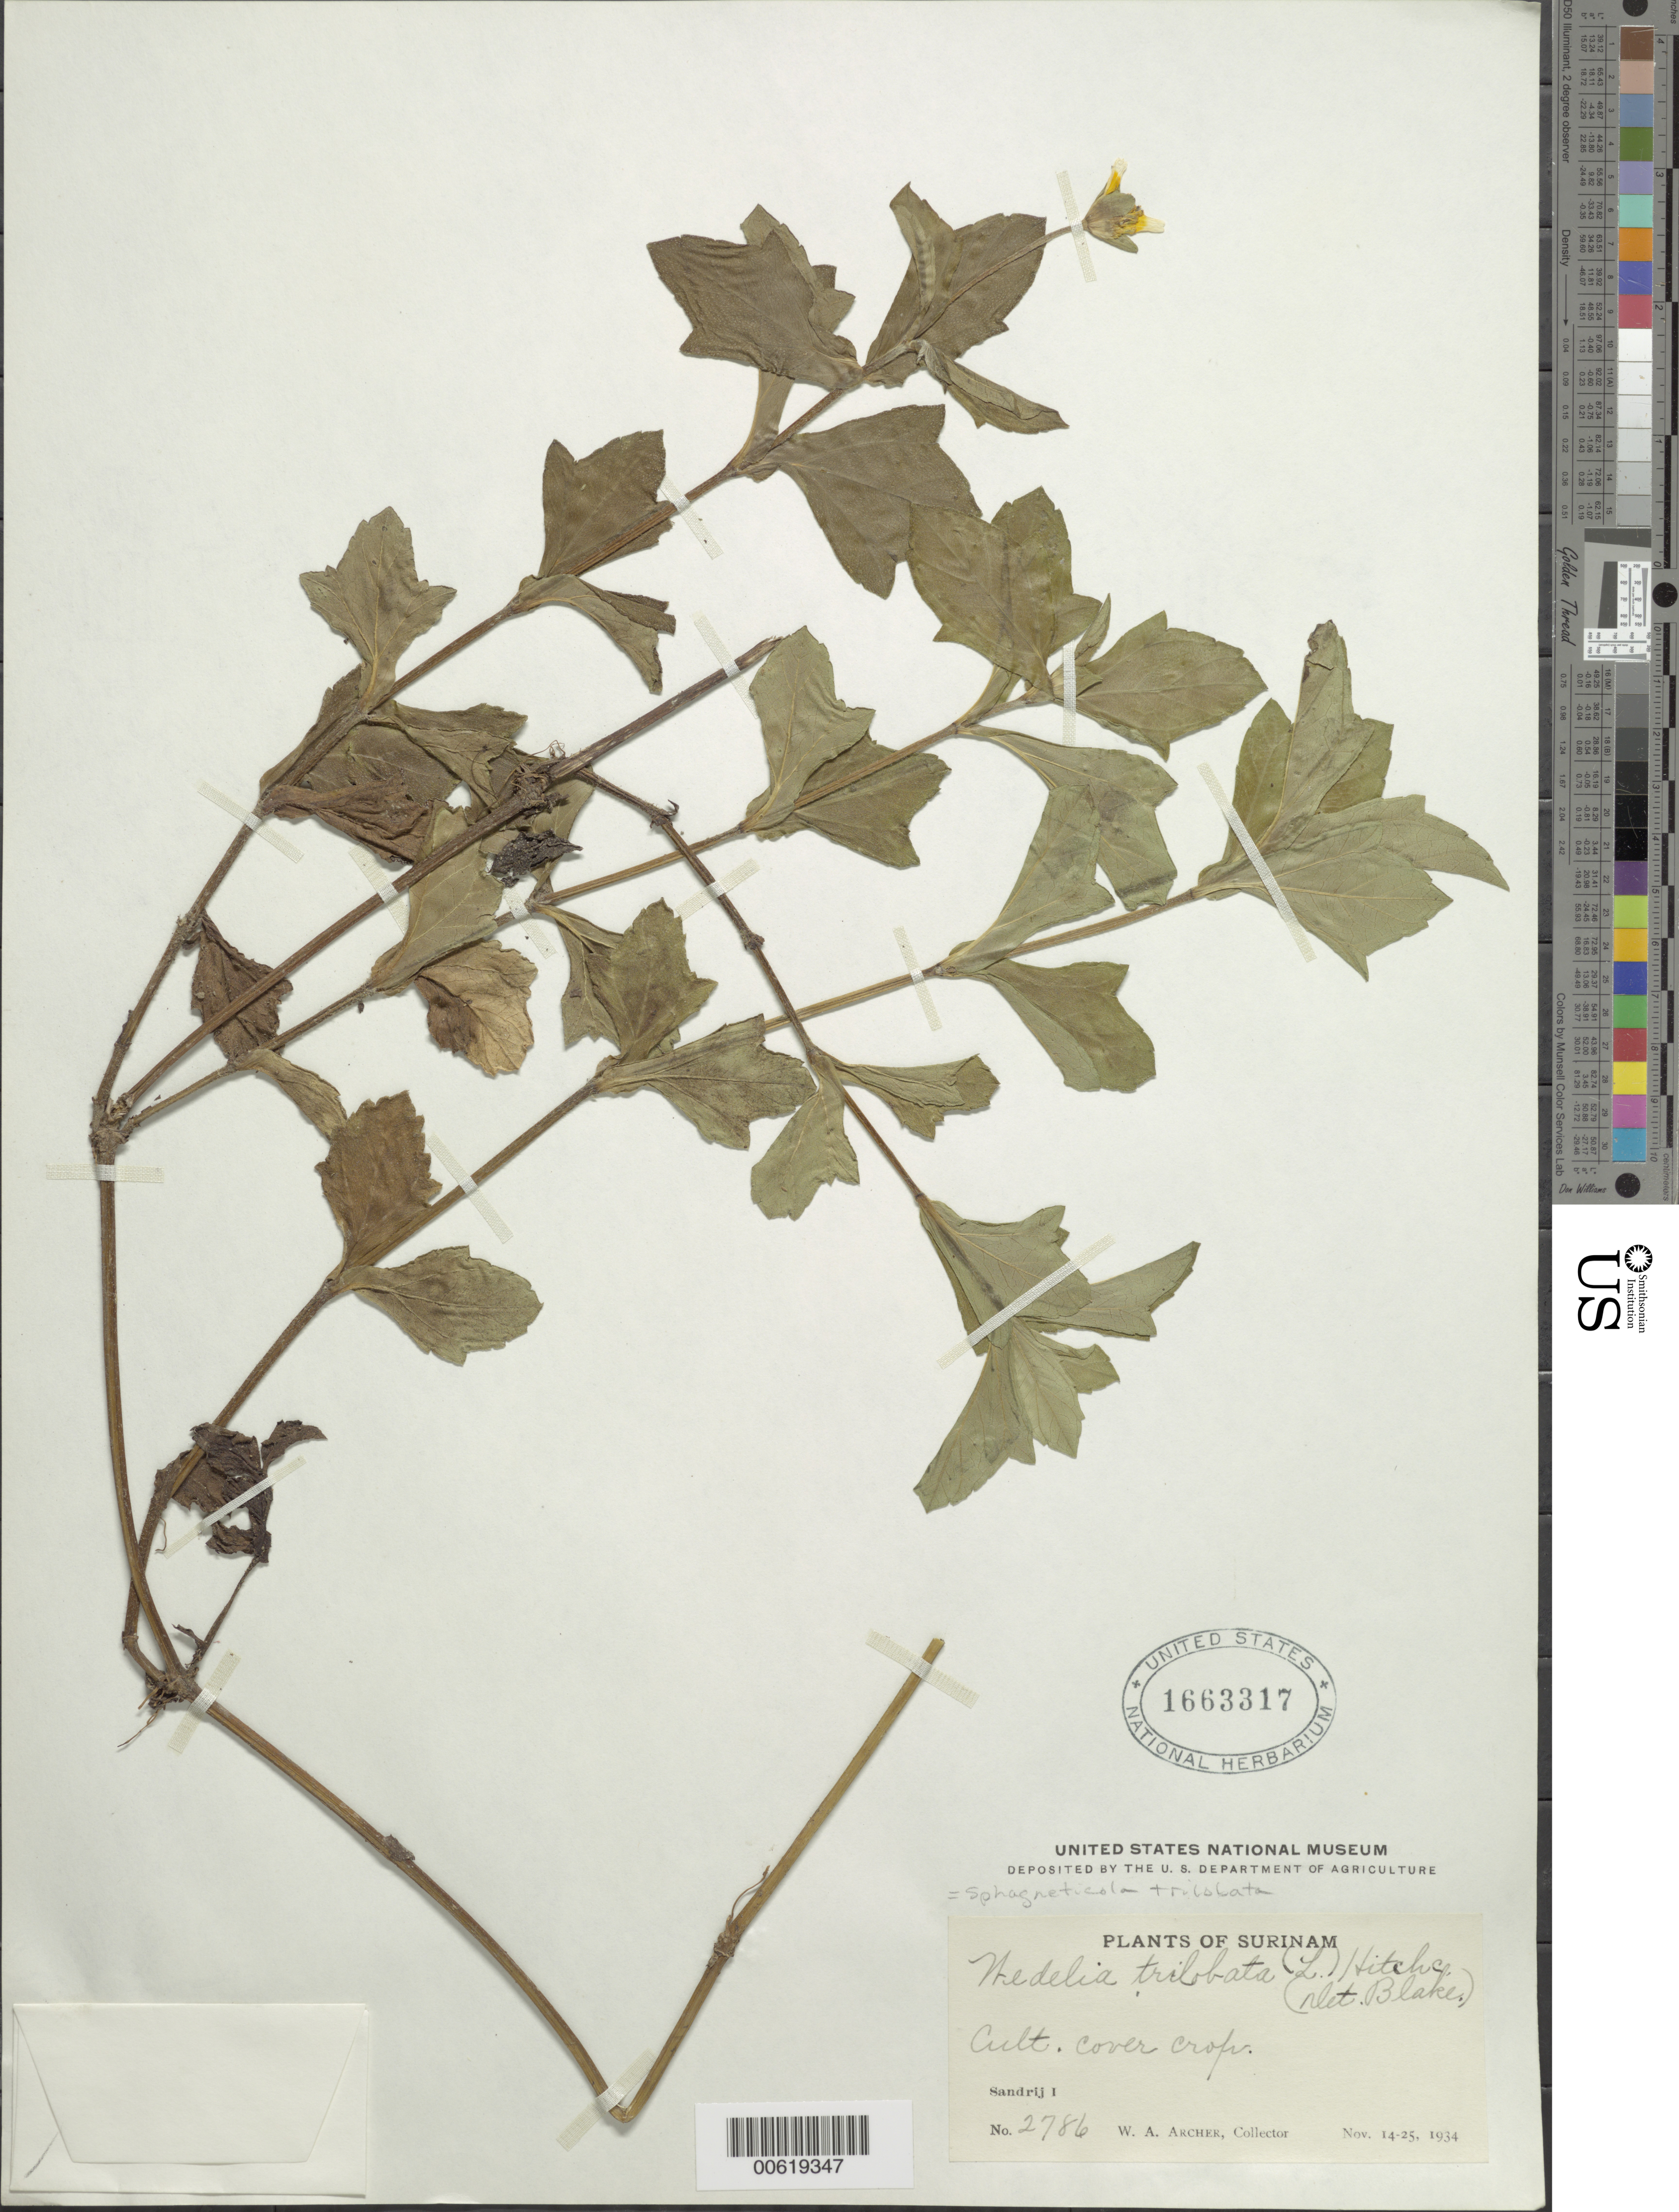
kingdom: Plantae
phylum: Tracheophyta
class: Magnoliopsida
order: Asterales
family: Asteraceae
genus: Sphagneticola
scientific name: Sphagneticola trilobata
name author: (L.) Pruski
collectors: W. A. Archer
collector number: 2786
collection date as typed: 14-Nov-34 to 25-Nov-34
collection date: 1934-11-14/1934-11-25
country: Suriname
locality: Zanderij I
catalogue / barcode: US 1663317